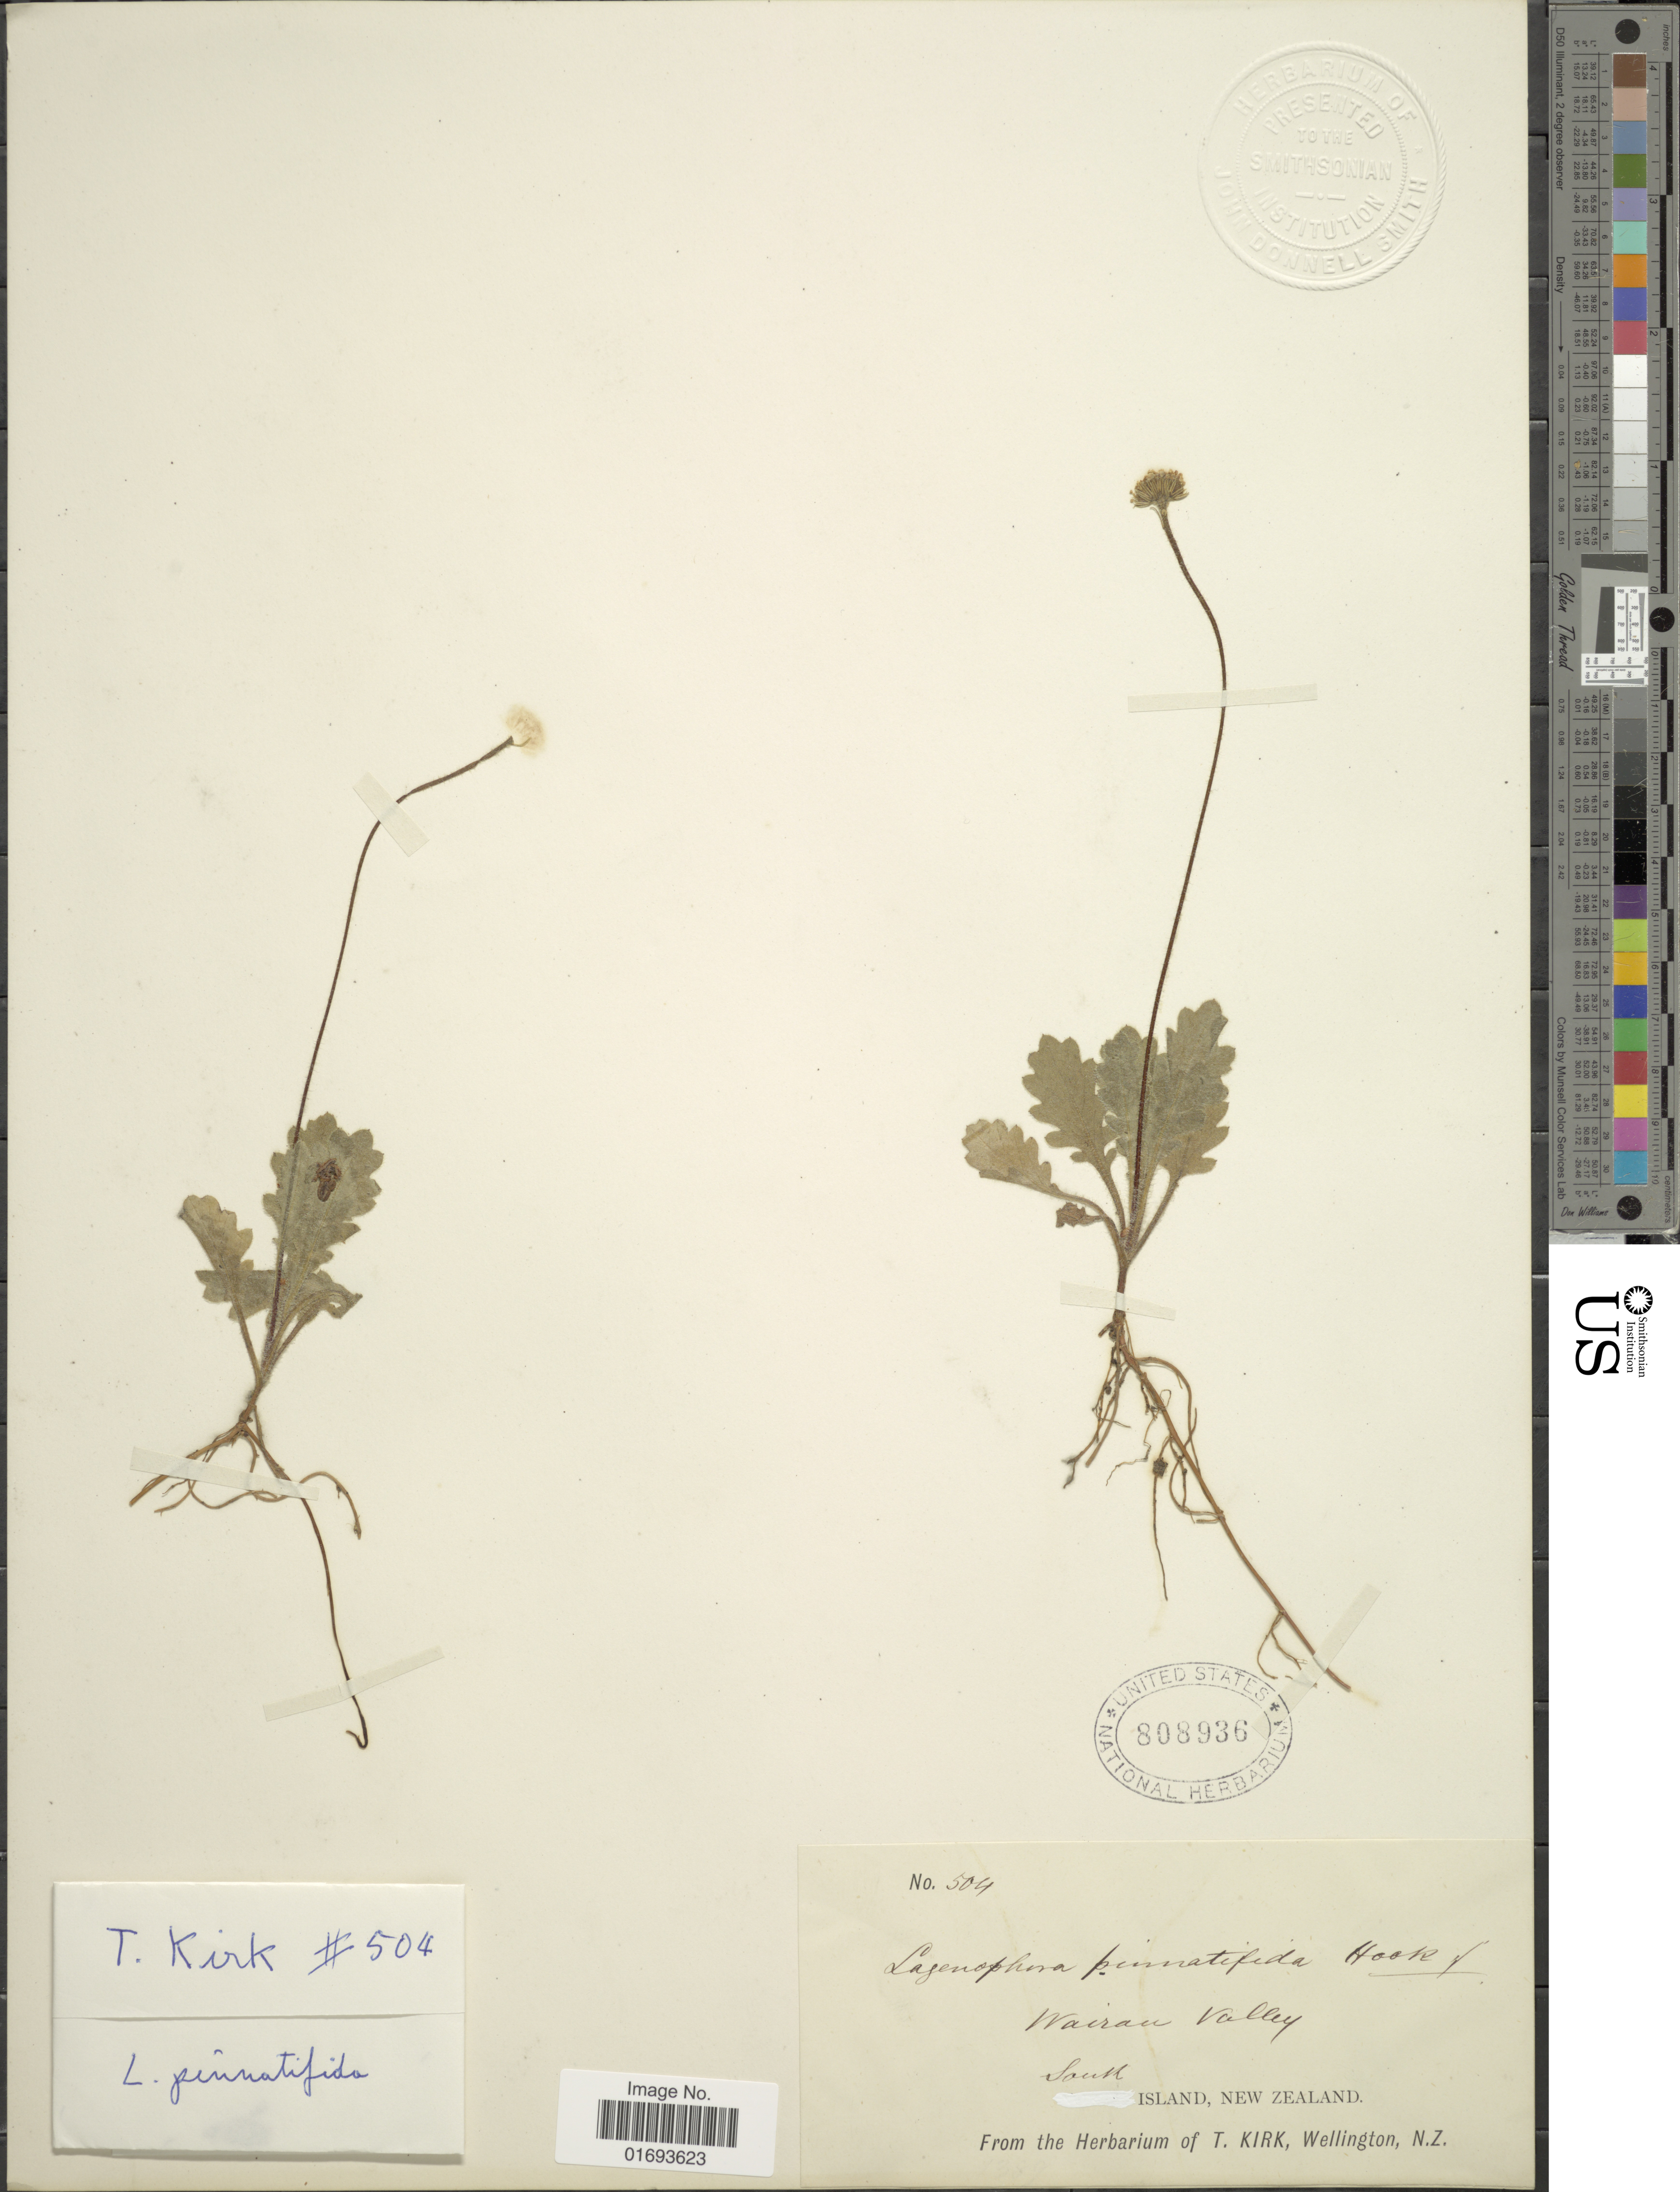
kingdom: Plantae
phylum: Tracheophyta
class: Magnoliopsida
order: Asterales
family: Asteraceae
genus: Lagenophora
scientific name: Lagenophora pinnatifida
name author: Hook. f.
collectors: ex Herb. T. Kirk, Wellington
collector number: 504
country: New Zealand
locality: Wairan Valley, South Island, New Zealand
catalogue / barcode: US 808936